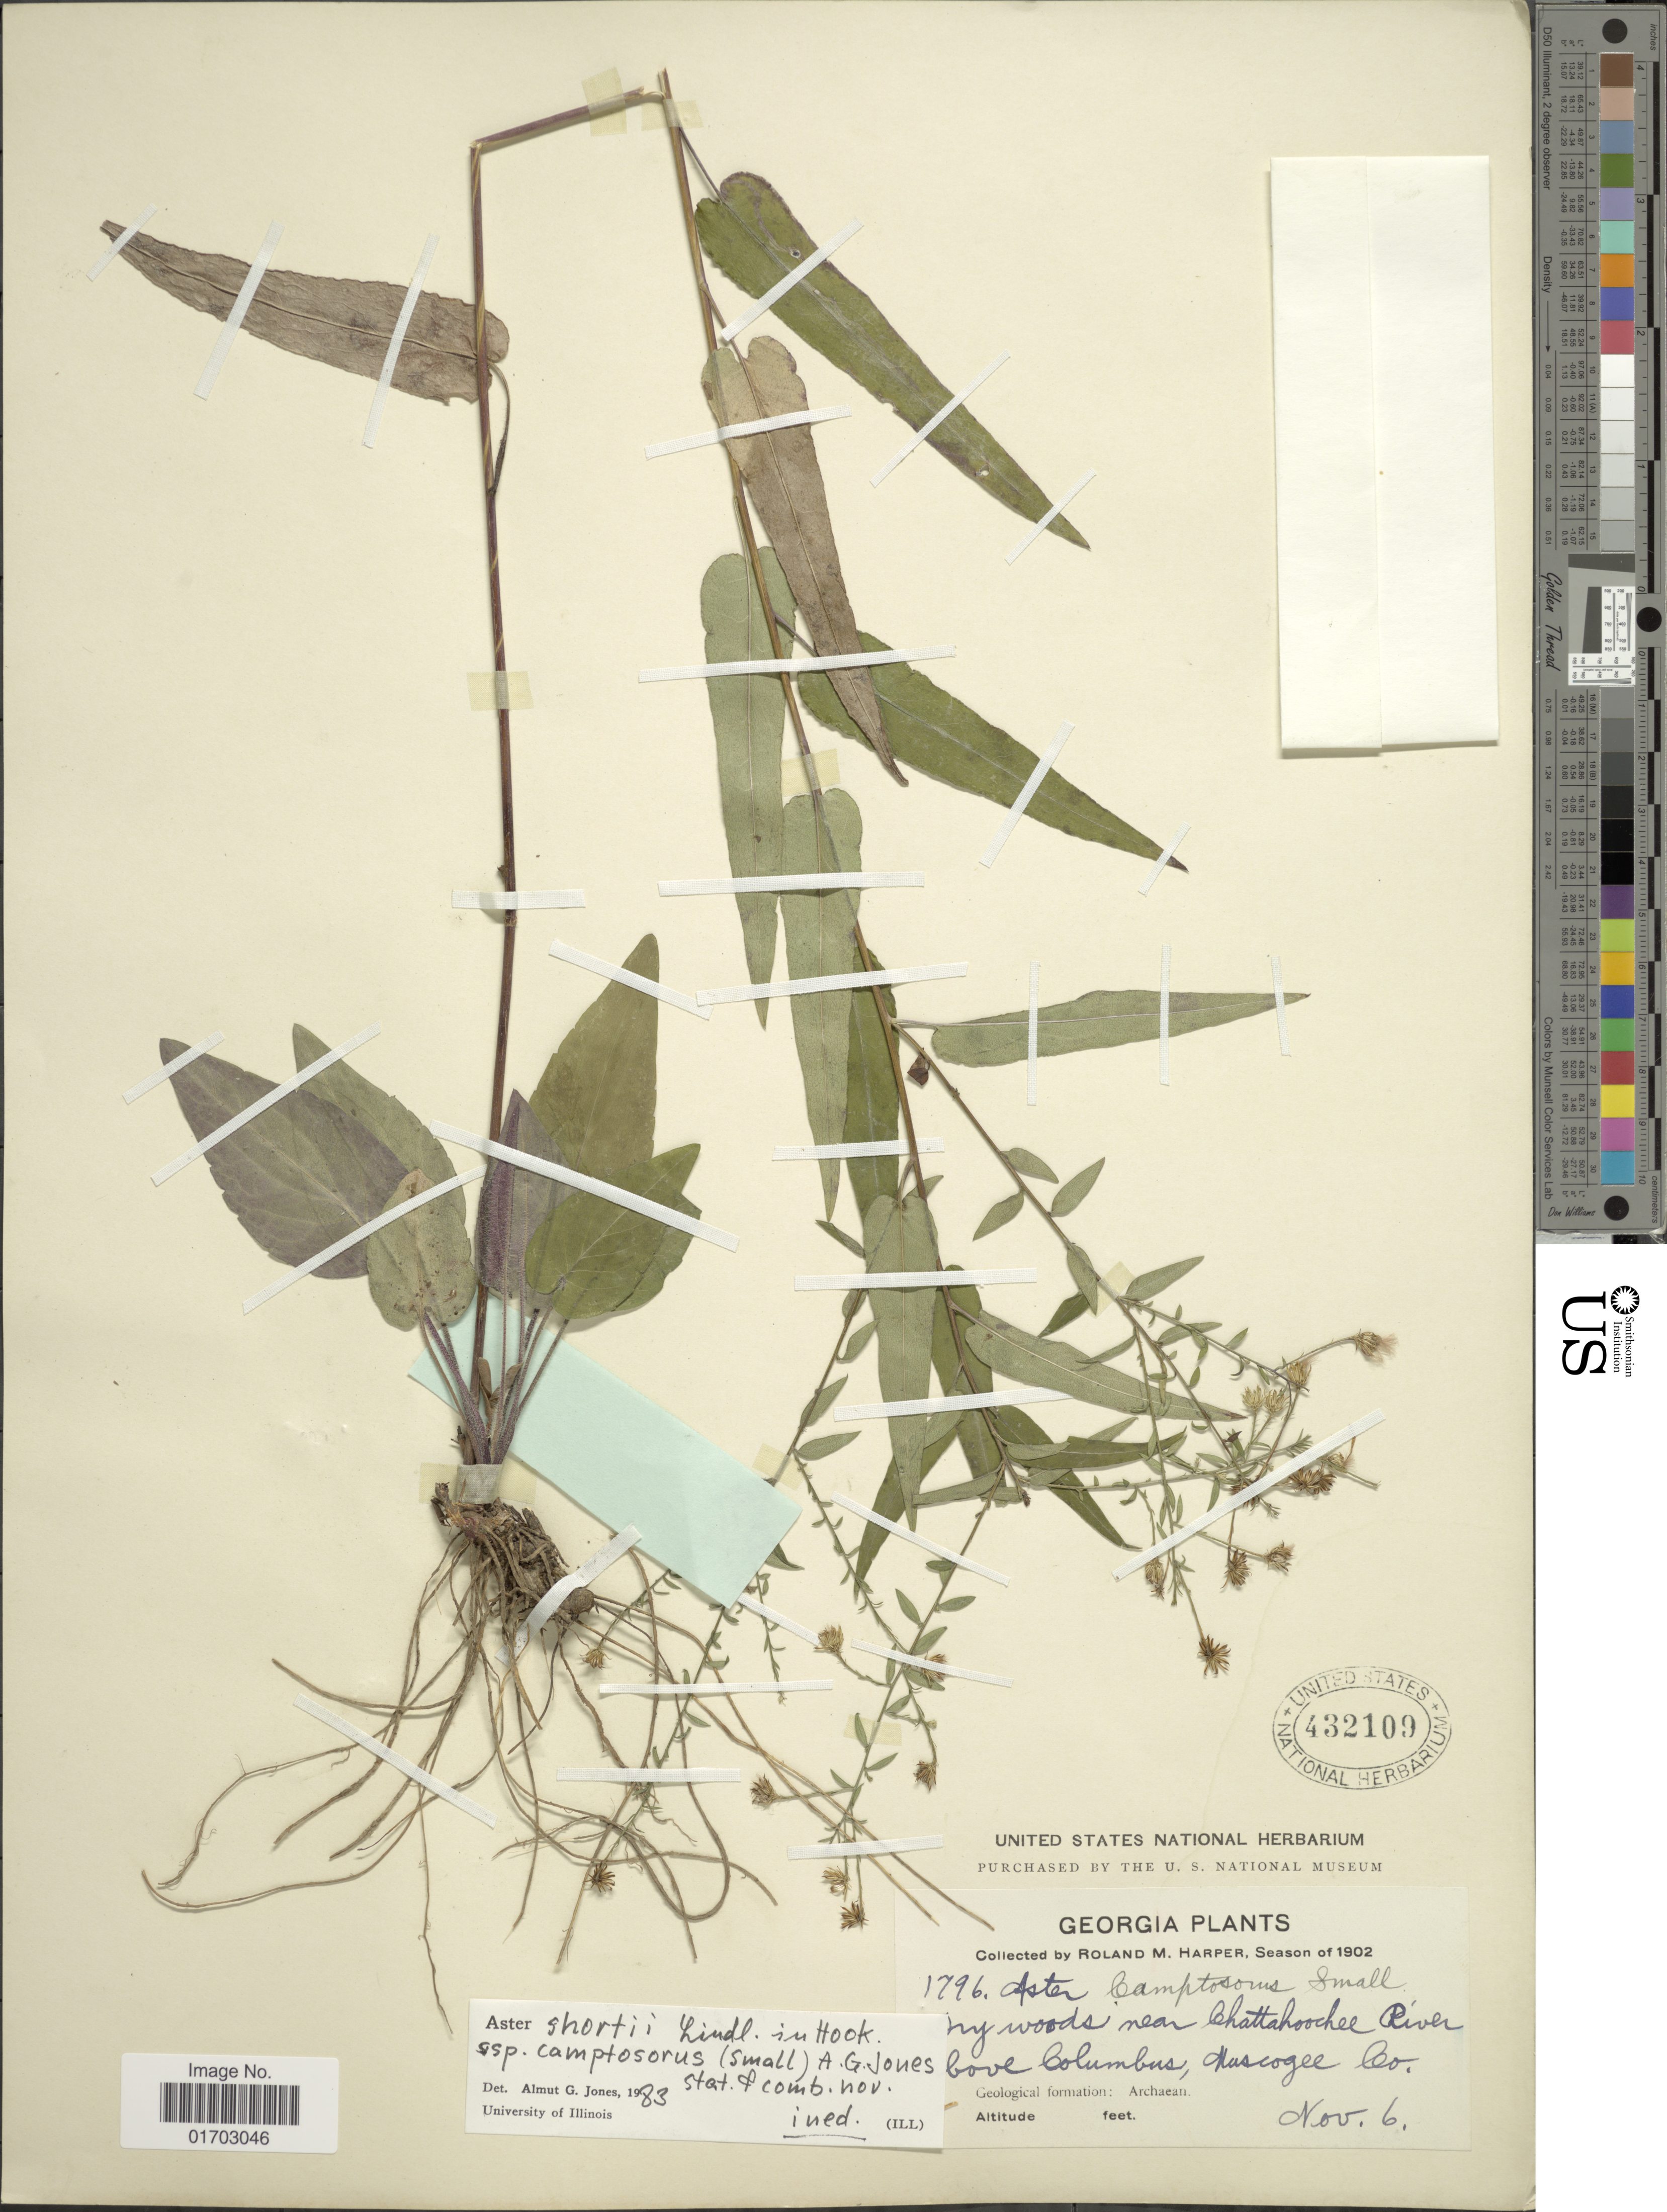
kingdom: Plantae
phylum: Tracheophyta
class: Magnoliopsida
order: Asterales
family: Asteraceae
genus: Symphyotrichum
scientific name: Symphyotrichum shortii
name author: (Lindl.) G.L. Nesom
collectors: R. M. Harper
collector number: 1796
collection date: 1902-10-06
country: United States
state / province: Georgia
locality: Near Chattahoochee River above Columbus, Muscogee Co.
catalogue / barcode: US 432109